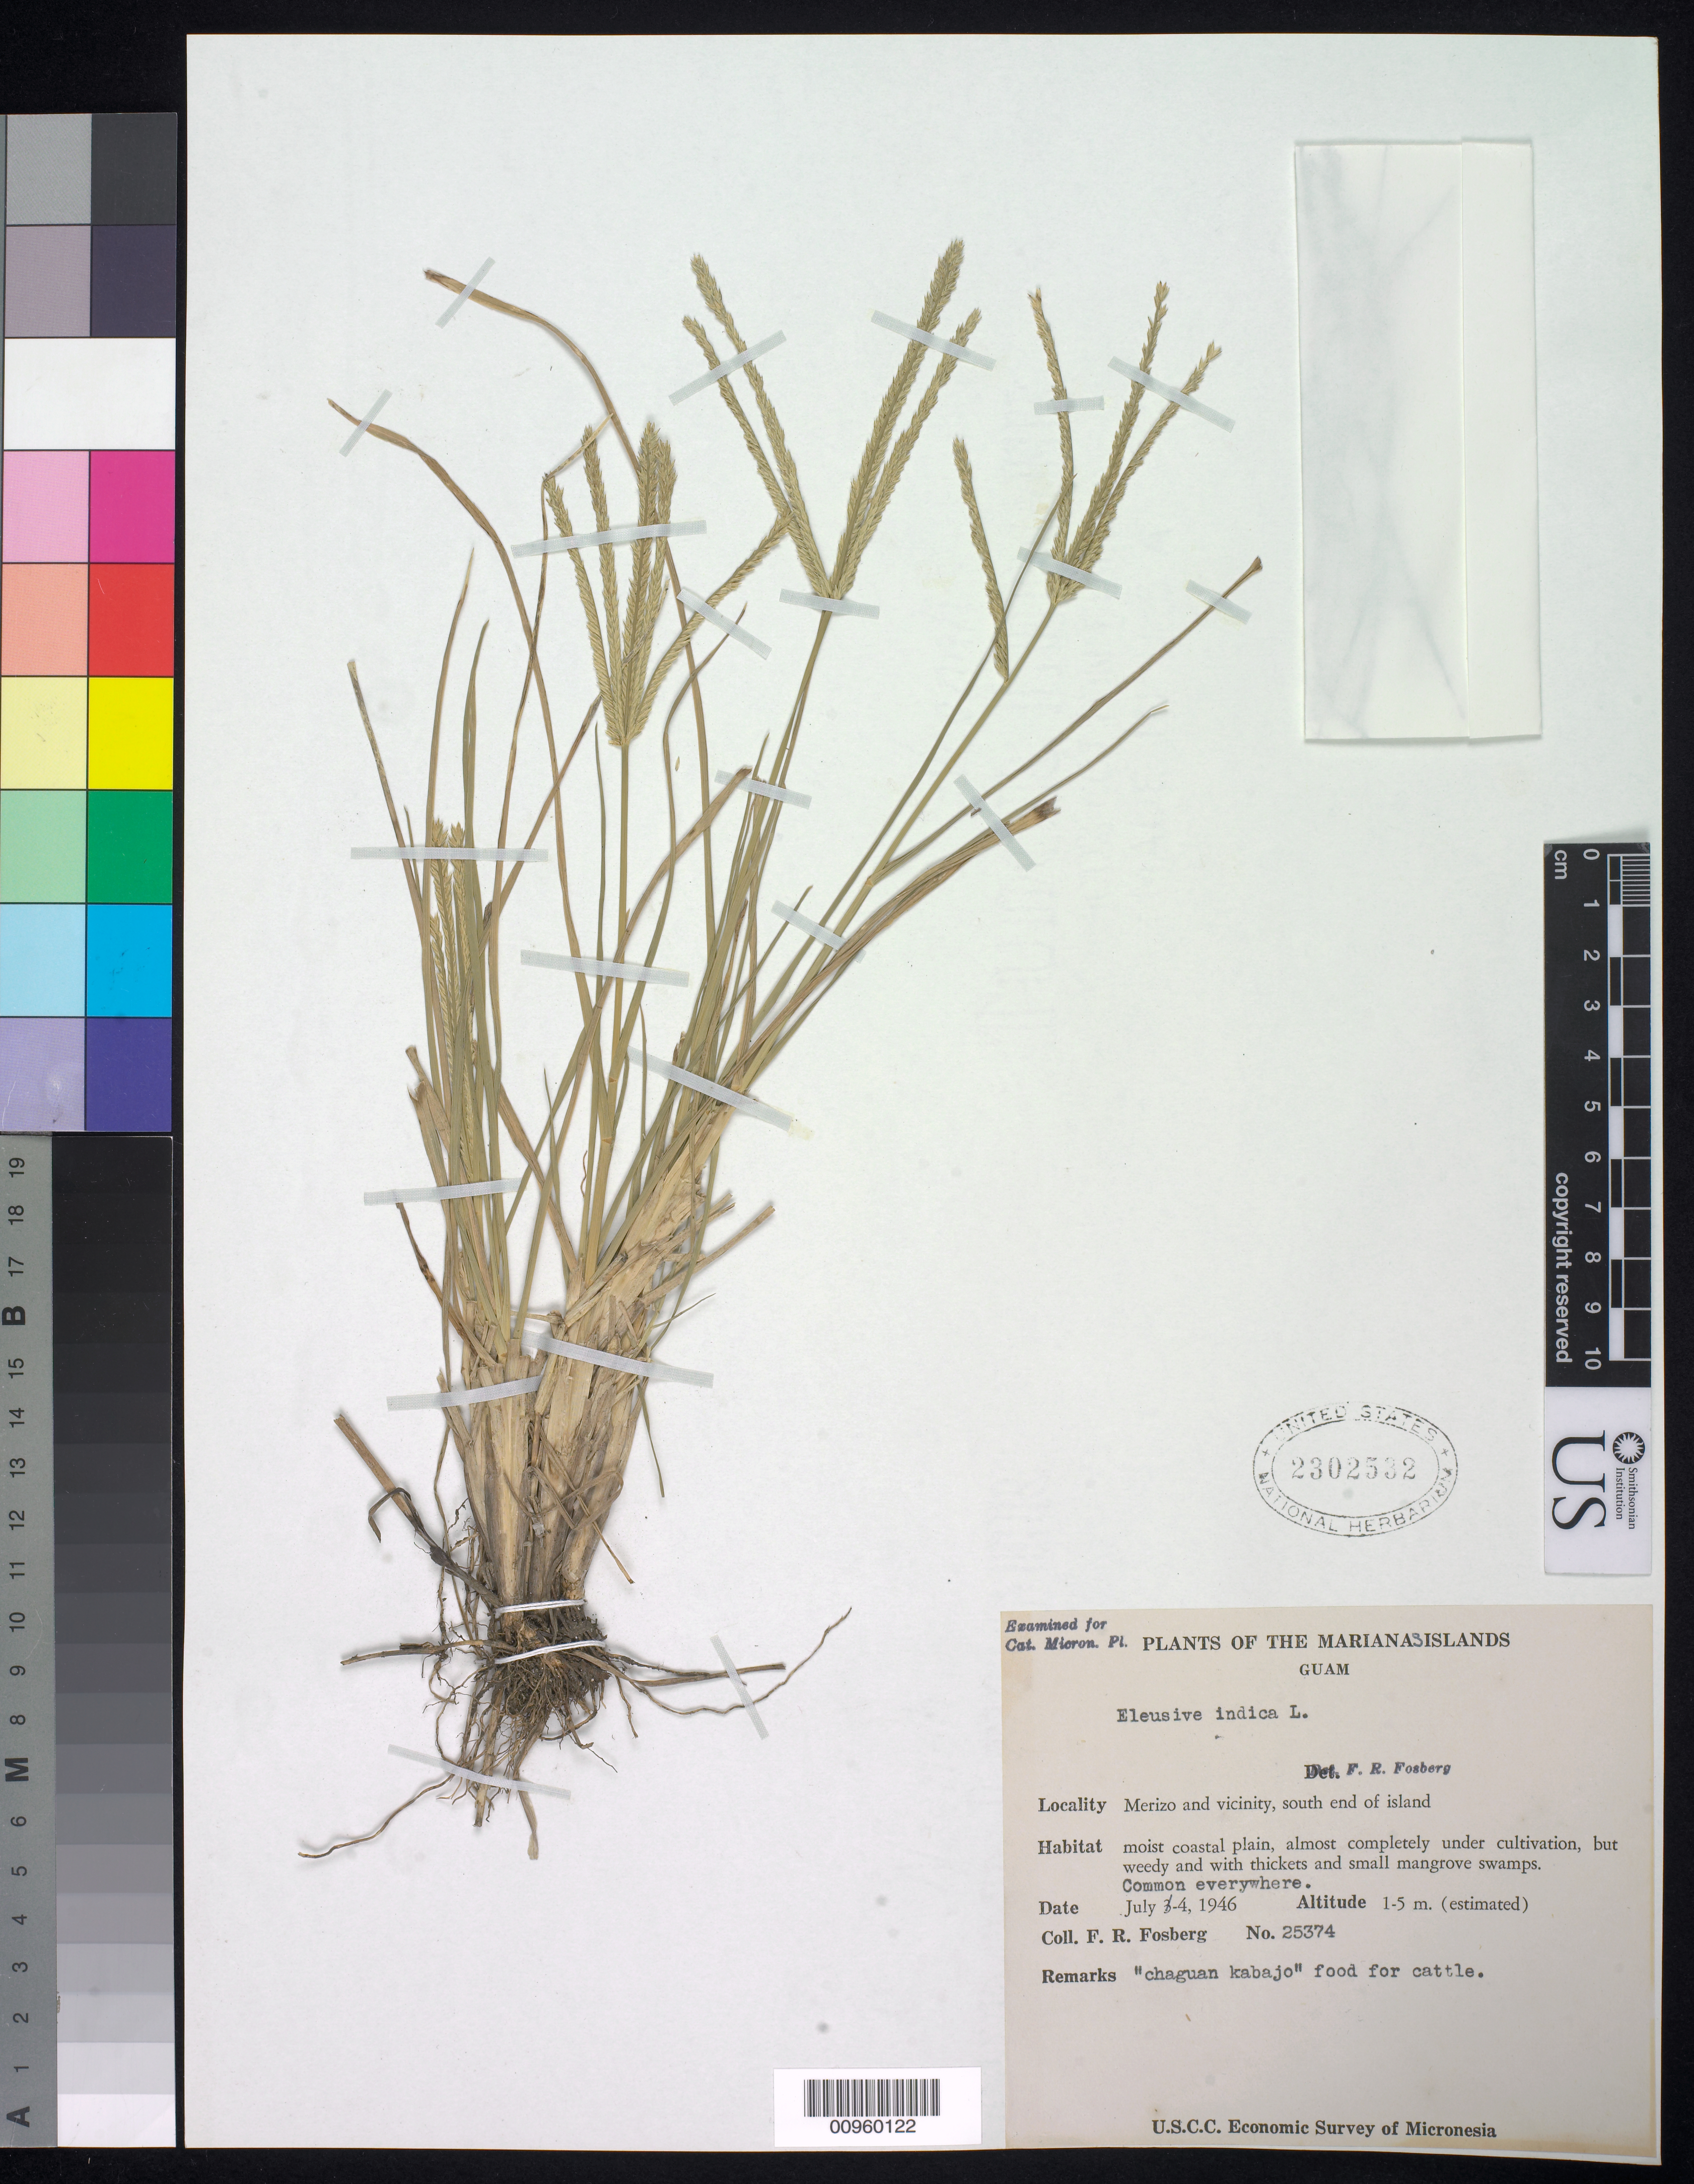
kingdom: Plantae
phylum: Tracheophyta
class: Liliopsida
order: Poales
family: Poaceae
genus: Eleusine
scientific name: Eleusine indica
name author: (L.) Gaertn.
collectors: F. R. Fosberg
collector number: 25374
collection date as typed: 04 Jul 1946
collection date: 1946-07-04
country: Guam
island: Guam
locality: Merizo and vicinity, south ebd of island.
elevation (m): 1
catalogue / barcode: US 2302532